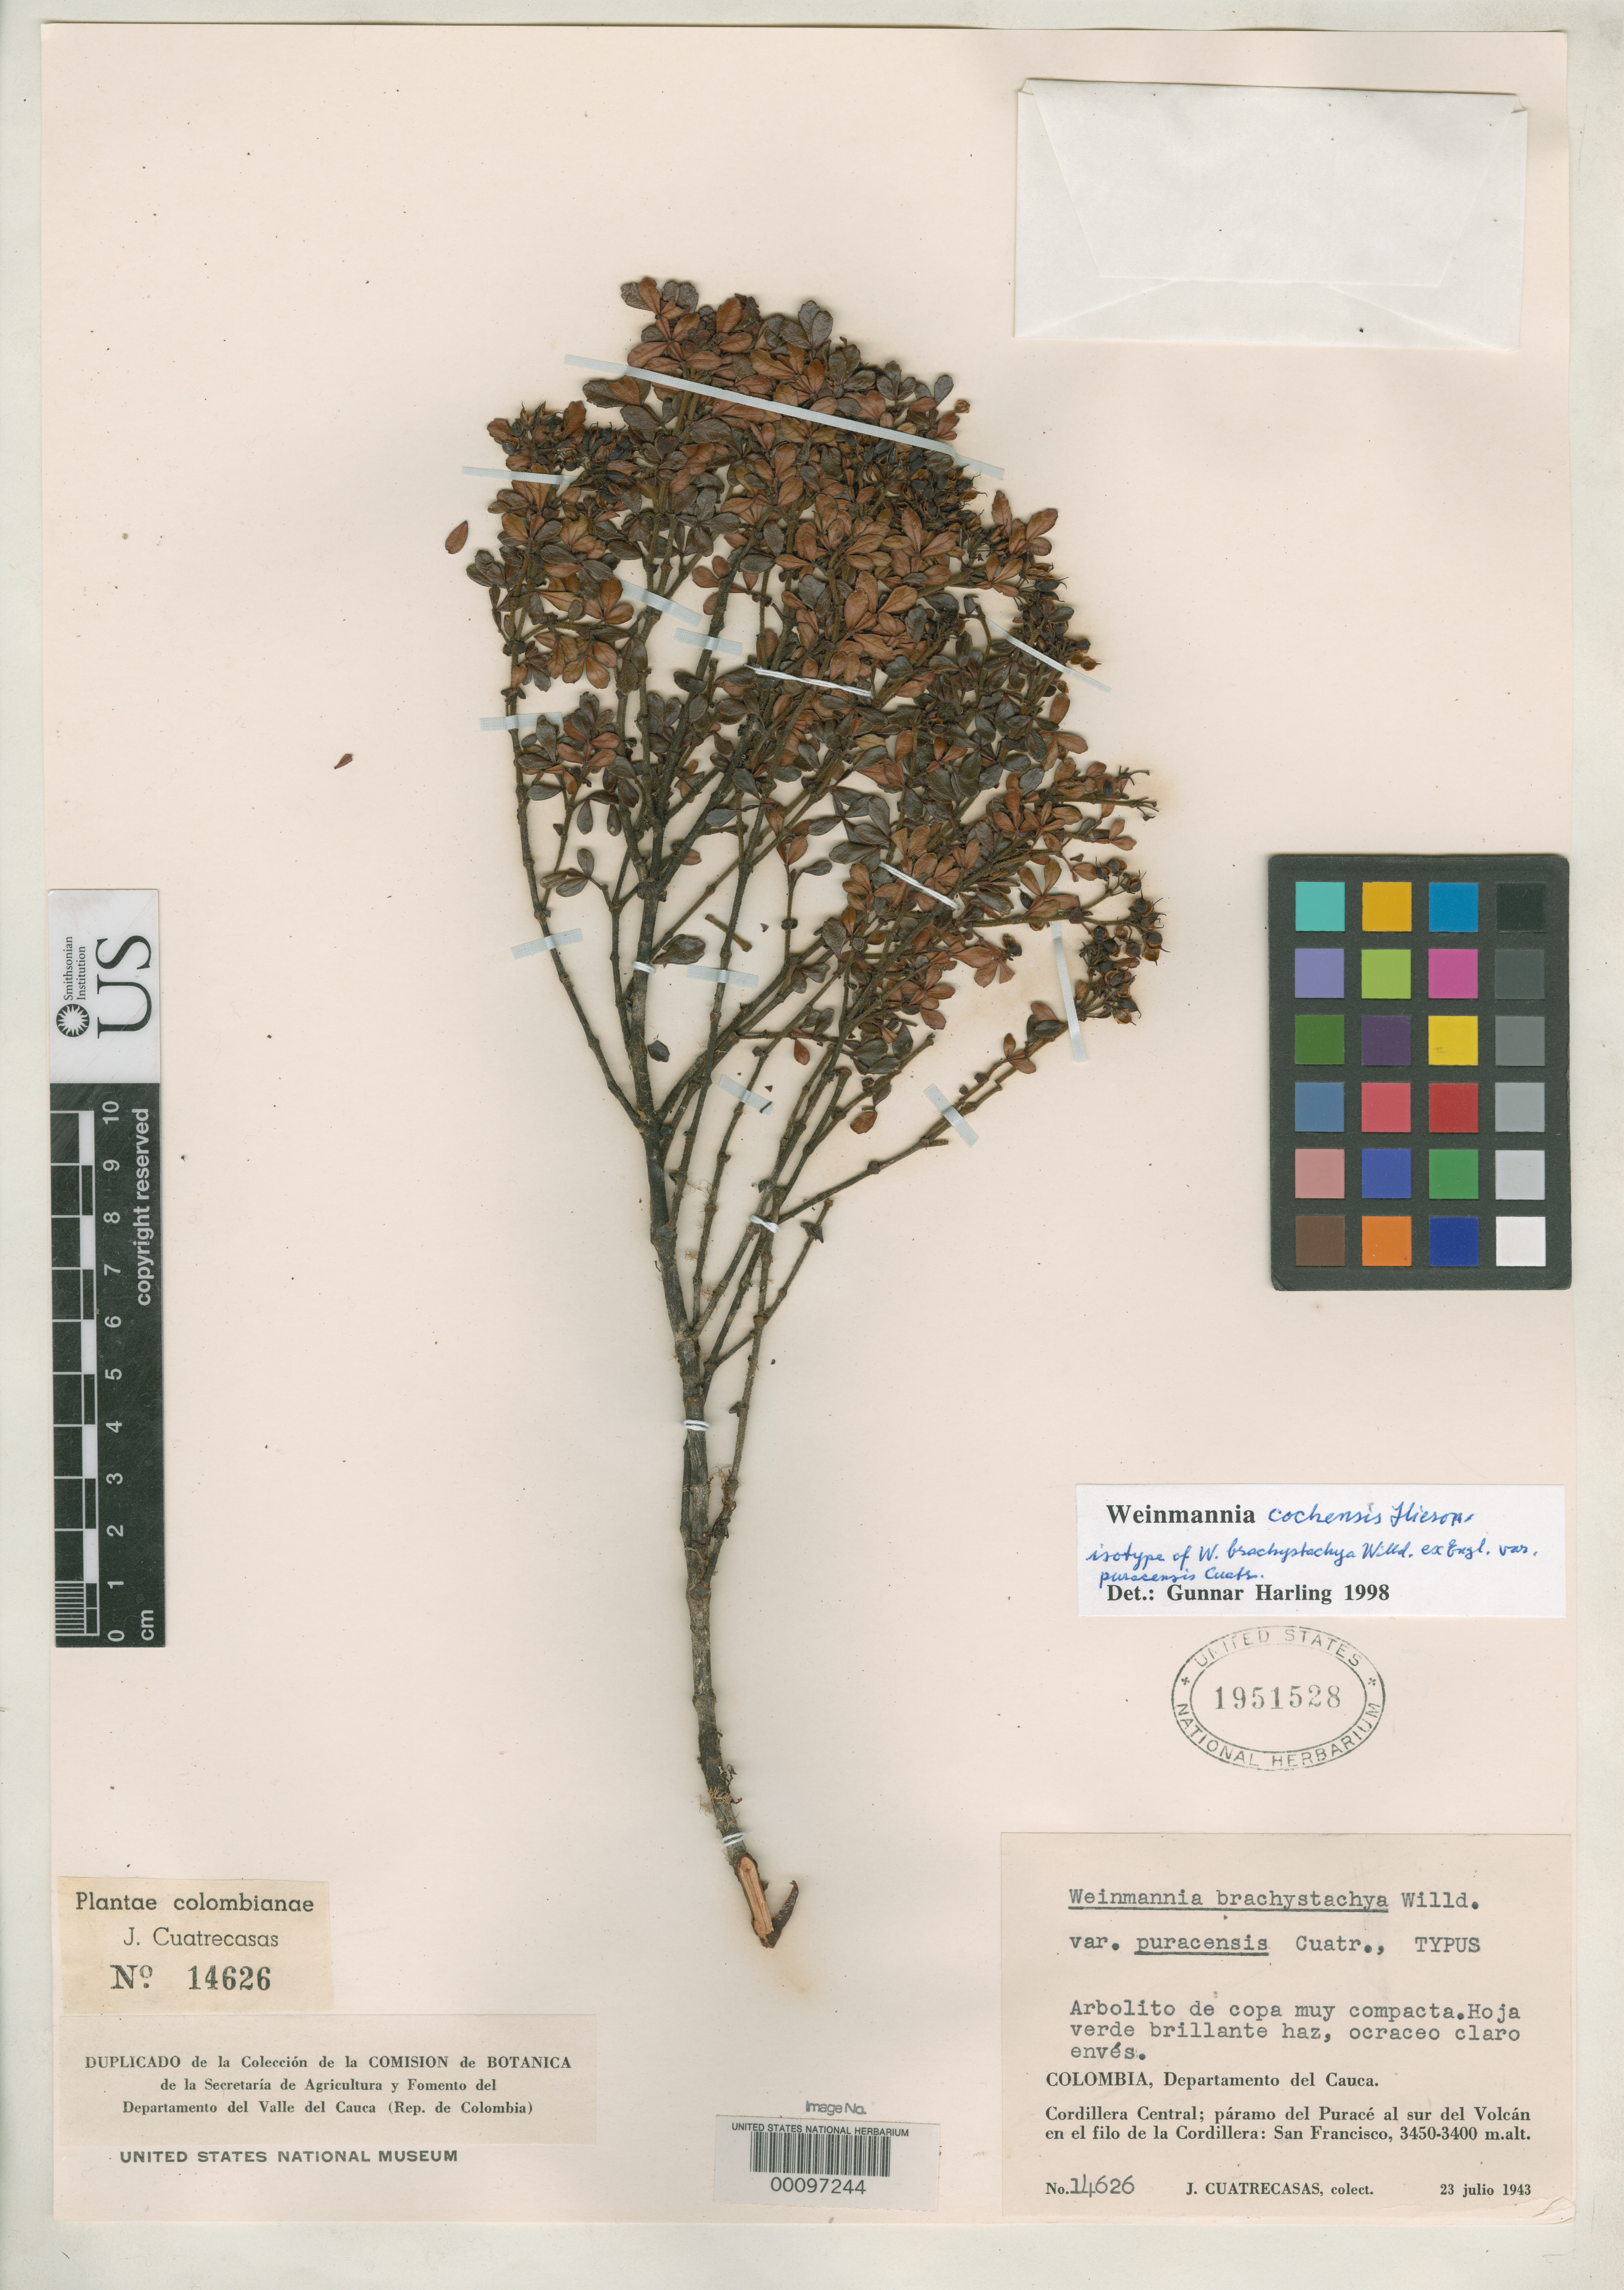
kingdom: Plantae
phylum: Tracheophyta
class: Magnoliopsida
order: Oxalidales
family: Cunoniaceae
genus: Weinmannia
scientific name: Weinmannia brachystachya var. puracensis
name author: Cuatrec.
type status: Isotype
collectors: J. Cuatrecasas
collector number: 14626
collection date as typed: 23 Jul 1943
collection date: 1943-07-23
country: Colombia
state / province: Cauca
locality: Cordillera Central, Paramo del Purace al Sur del Volcan, en El Filo de La Cordillera, San Francisco.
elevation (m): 3400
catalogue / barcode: US 1951528